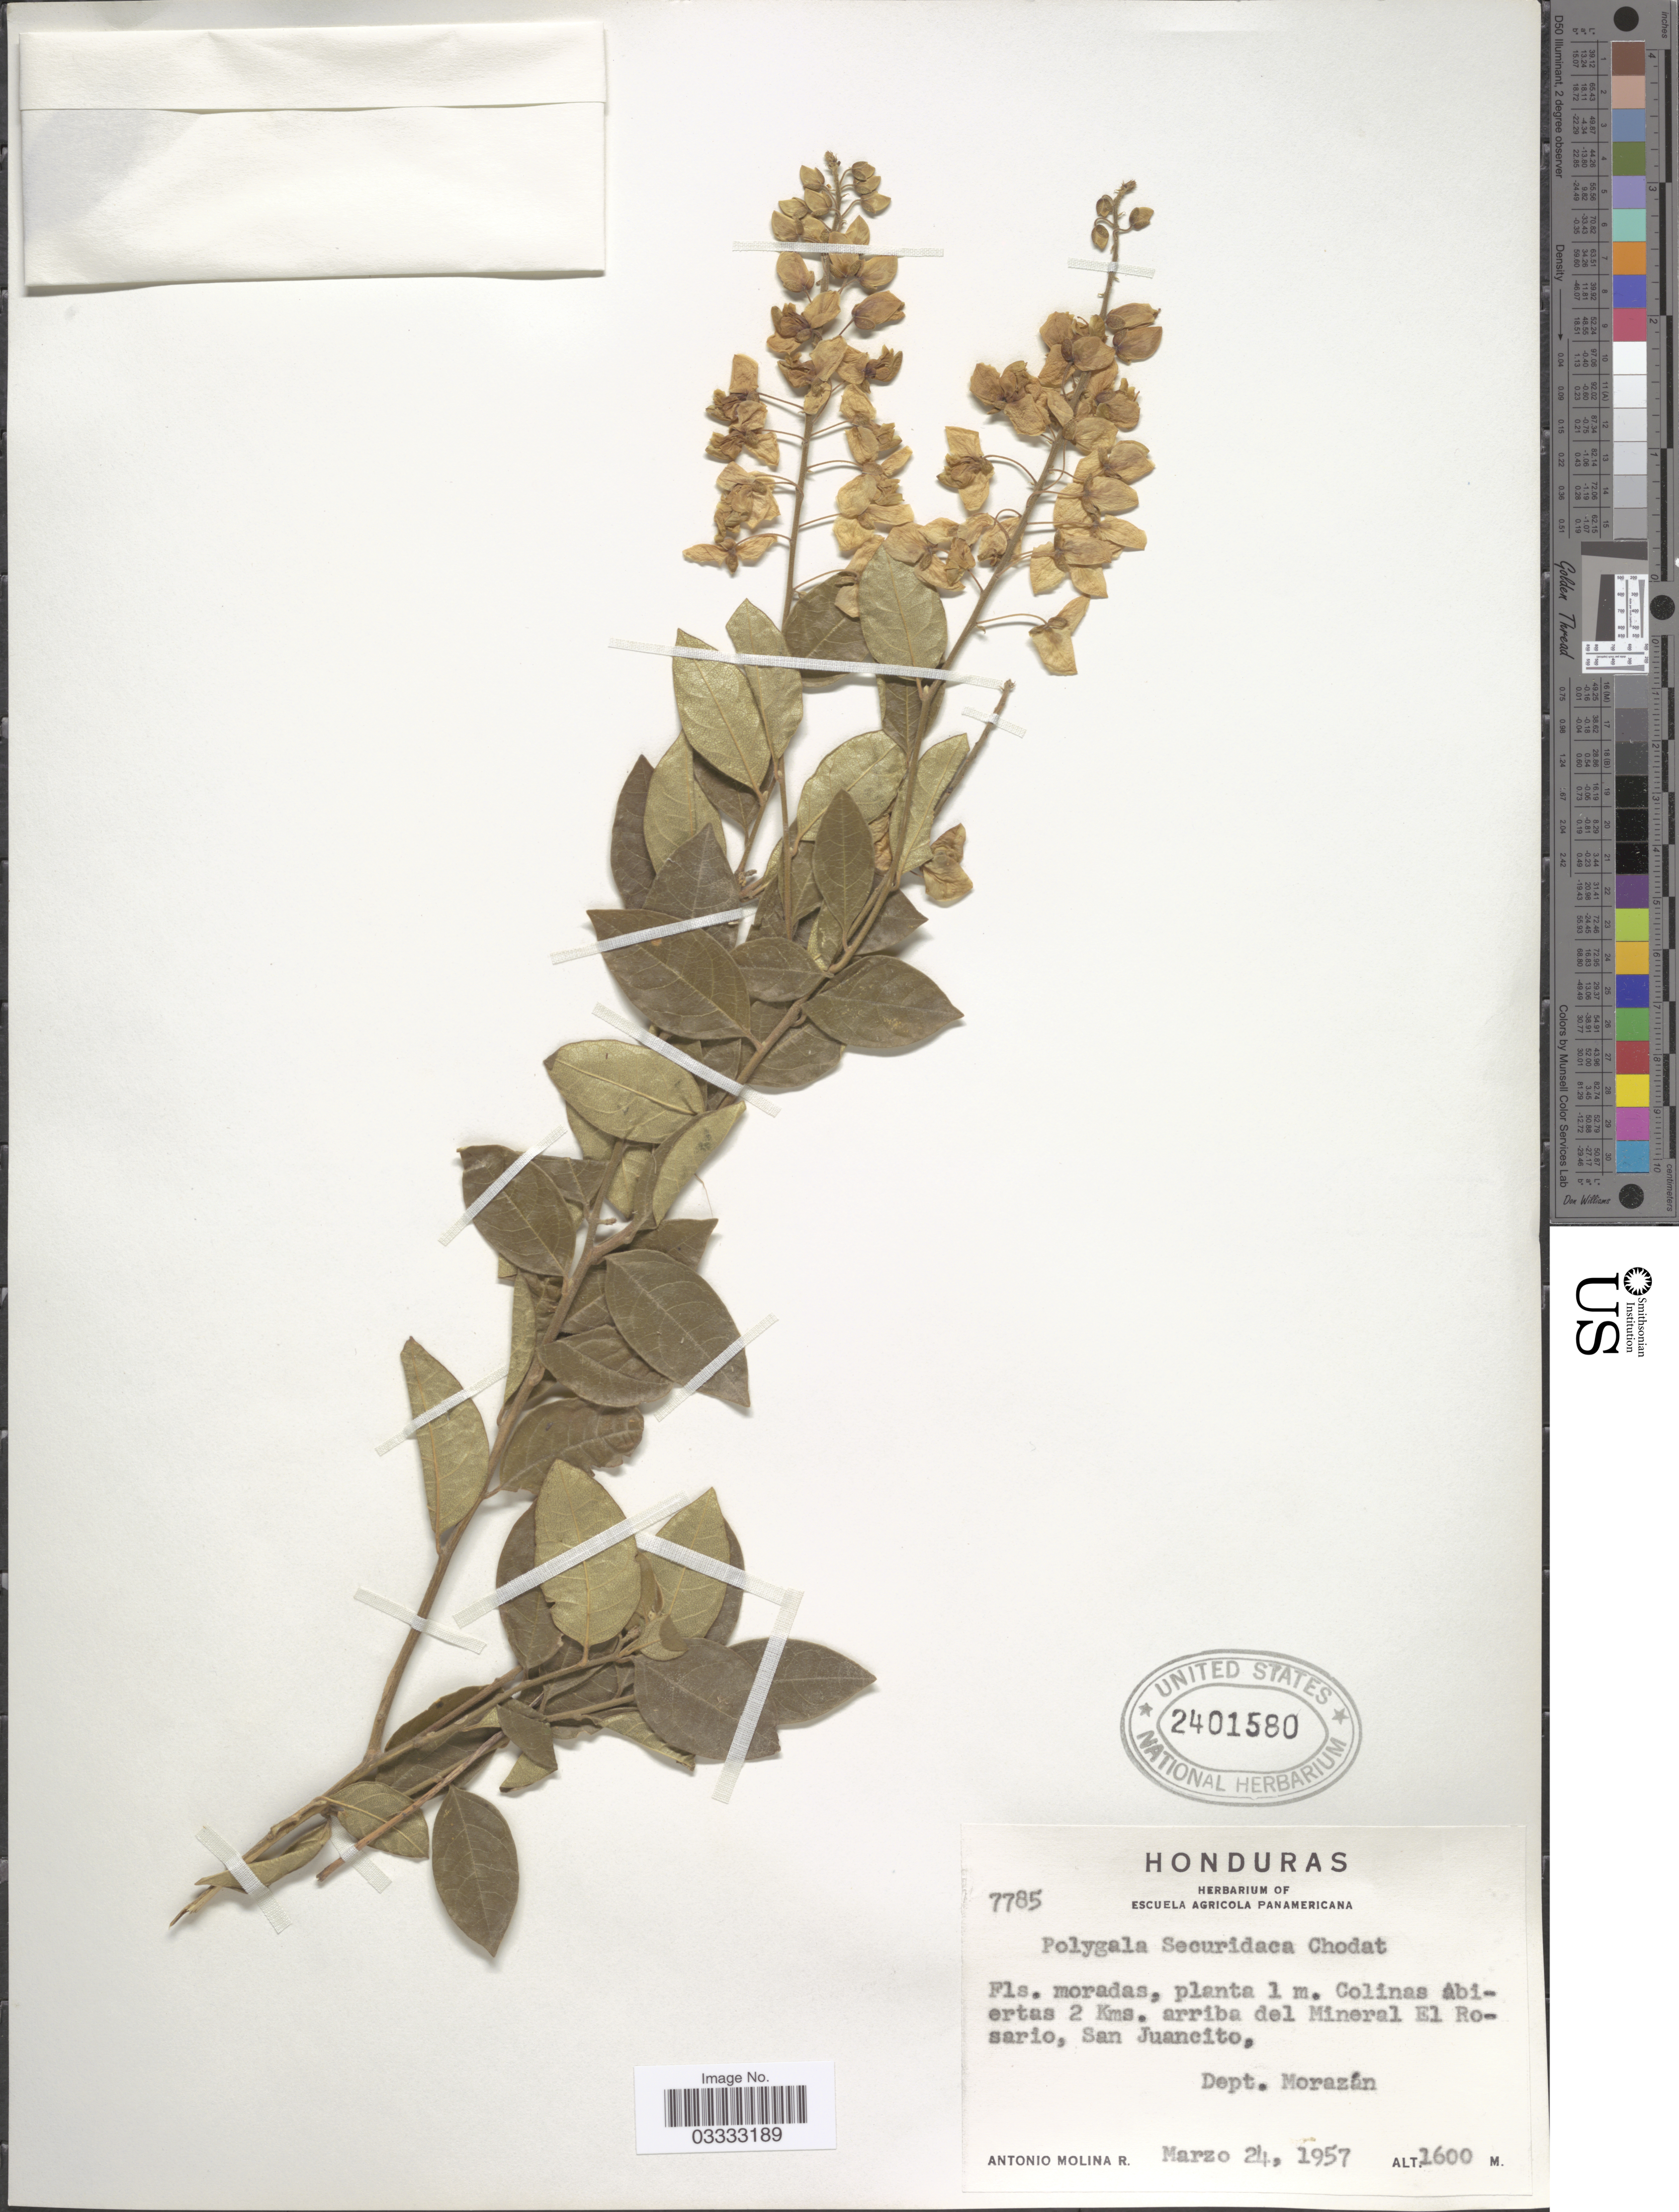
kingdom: Plantae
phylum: Tracheophyta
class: Magnoliopsida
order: Fabales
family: Polygalaceae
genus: Asemeia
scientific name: Asemeia securidaca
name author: (Chodat) J.F.B. Pastore & J.R. Abbott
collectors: A. Molina R.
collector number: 7785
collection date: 1957-03-24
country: Honduras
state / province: Fco. Morazán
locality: Colinas âbiertas 2 Kms. arriba del Mineral El Rosario, San Juancito, Dept. Morazán.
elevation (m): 1600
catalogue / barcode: US 2401580